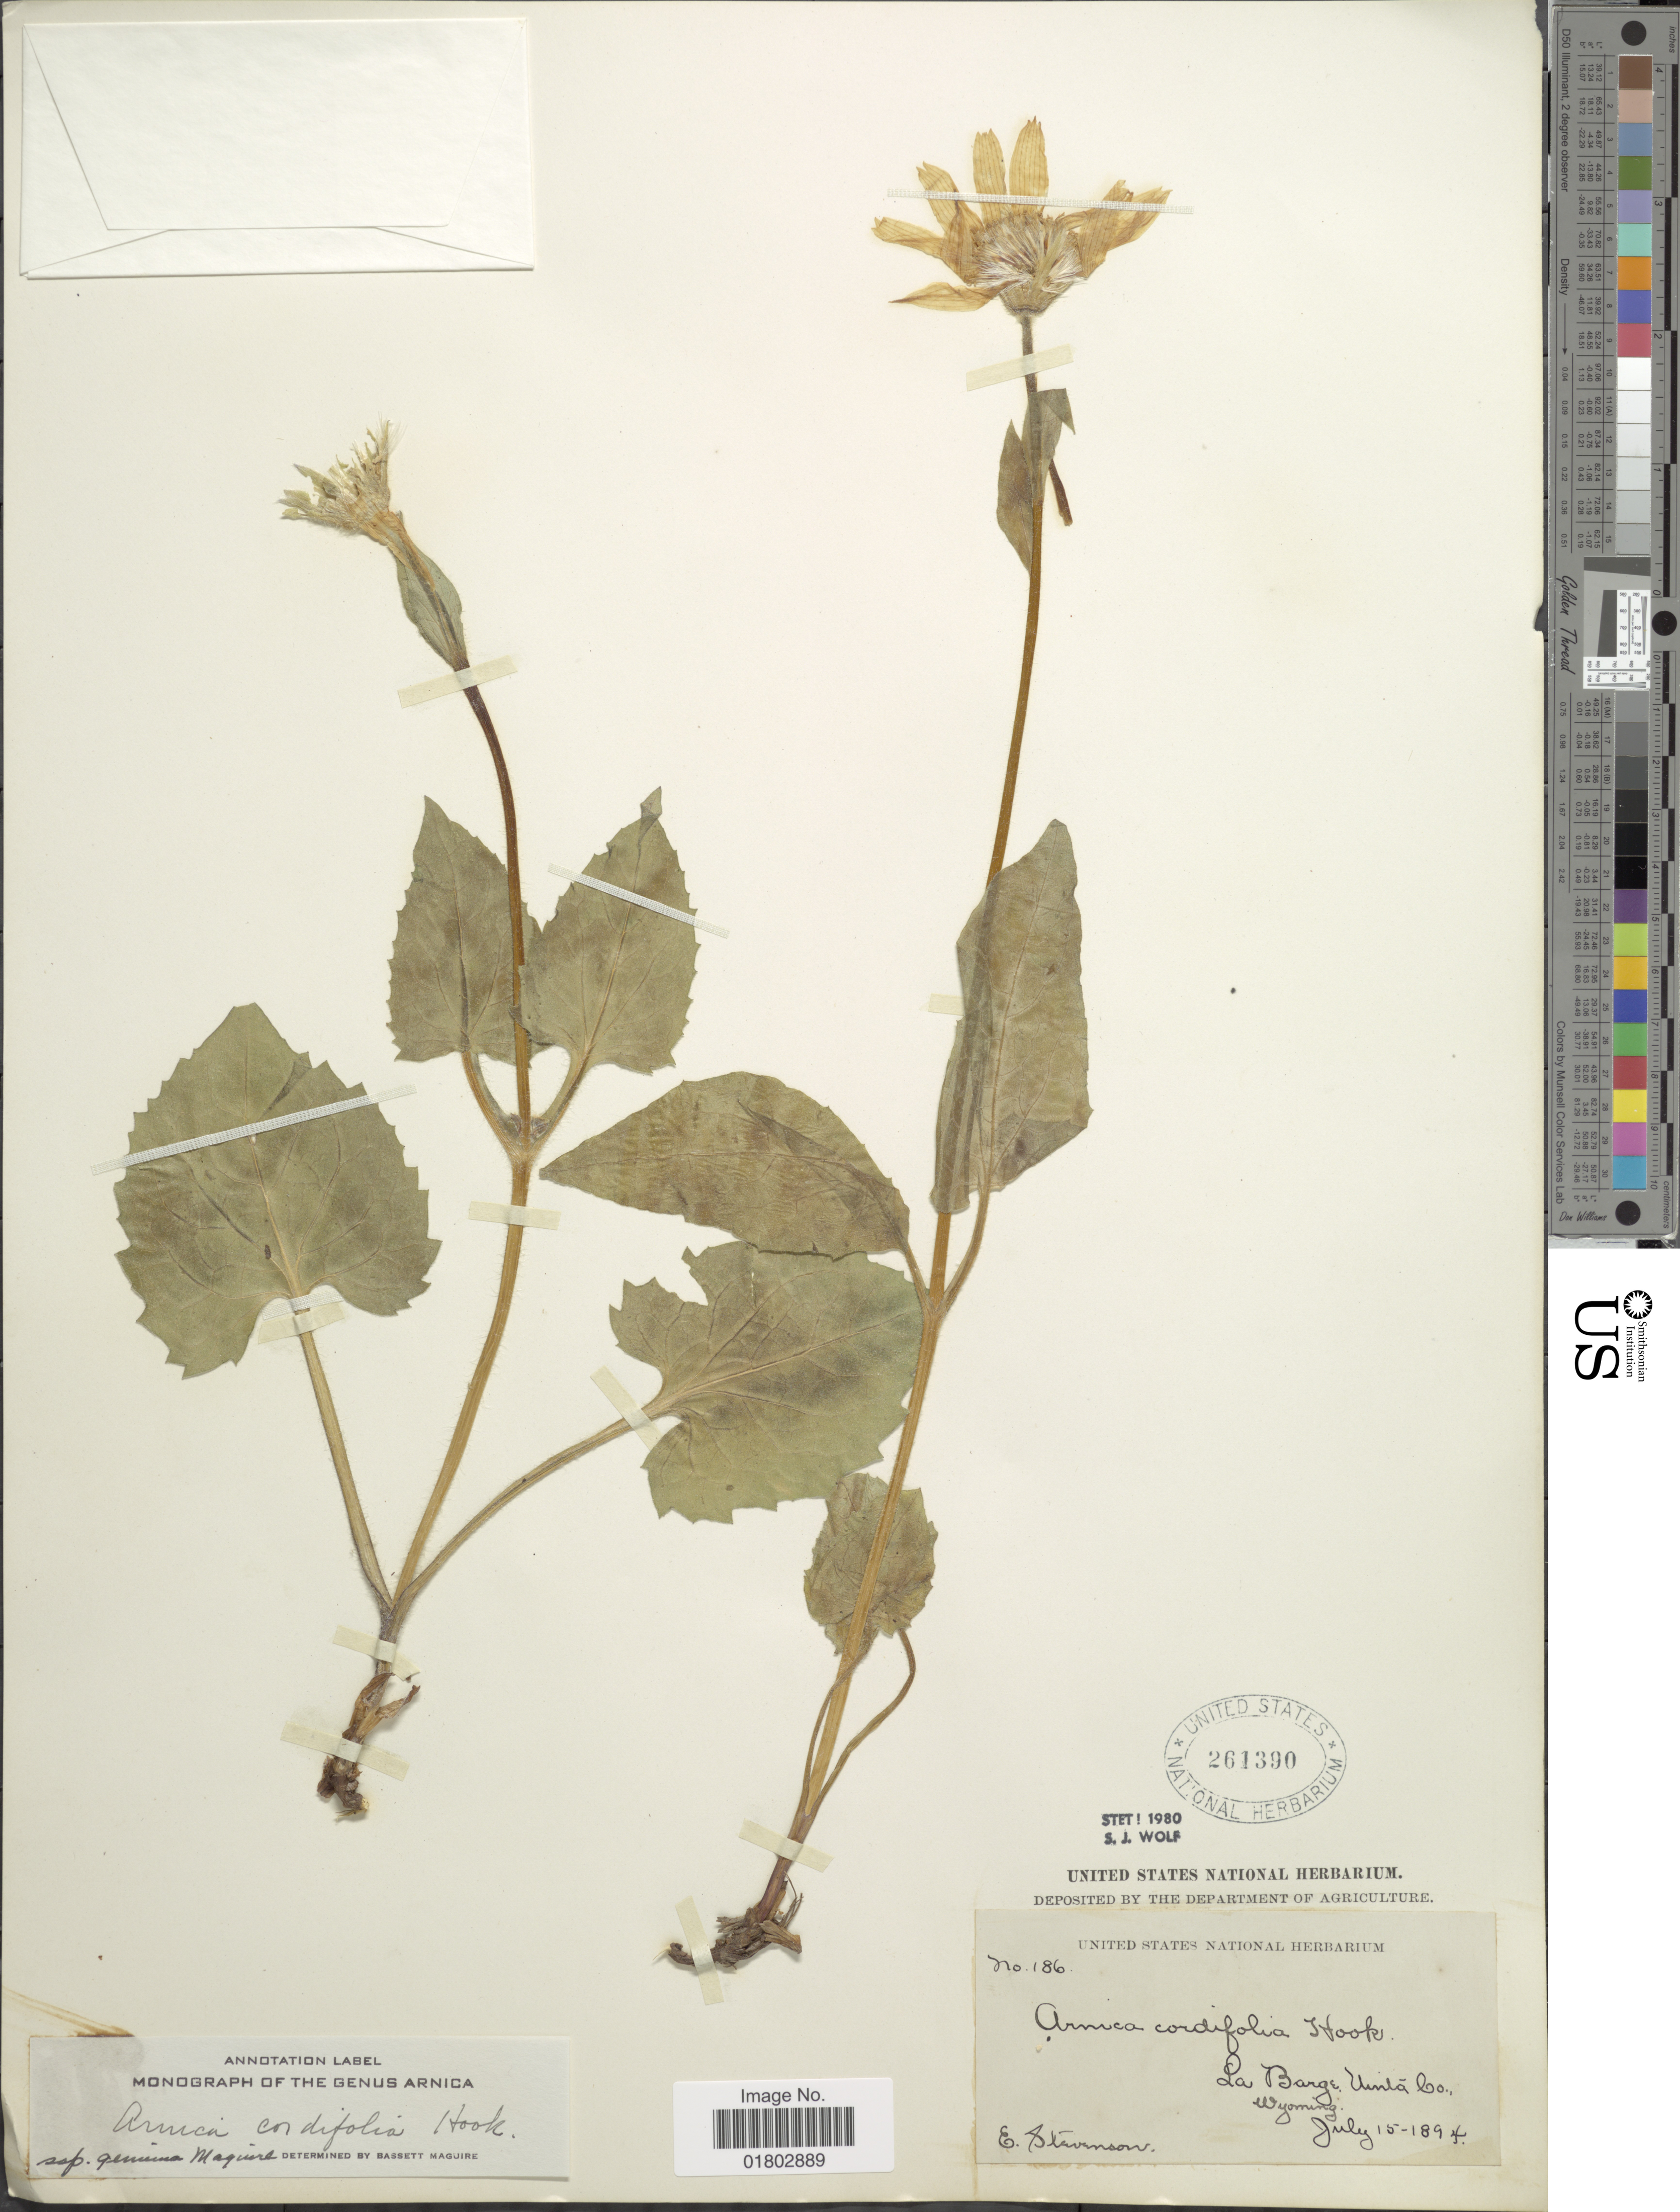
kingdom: Plantae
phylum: Tracheophyta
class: Magnoliopsida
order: Asterales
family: Asteraceae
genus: Arnica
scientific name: Arnica cordifolia subsp. genuina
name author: Maguire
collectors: E. Stevenson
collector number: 186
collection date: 1894-07-15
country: United States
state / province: Wyoming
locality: La Barge Uinta Co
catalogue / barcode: US 261390